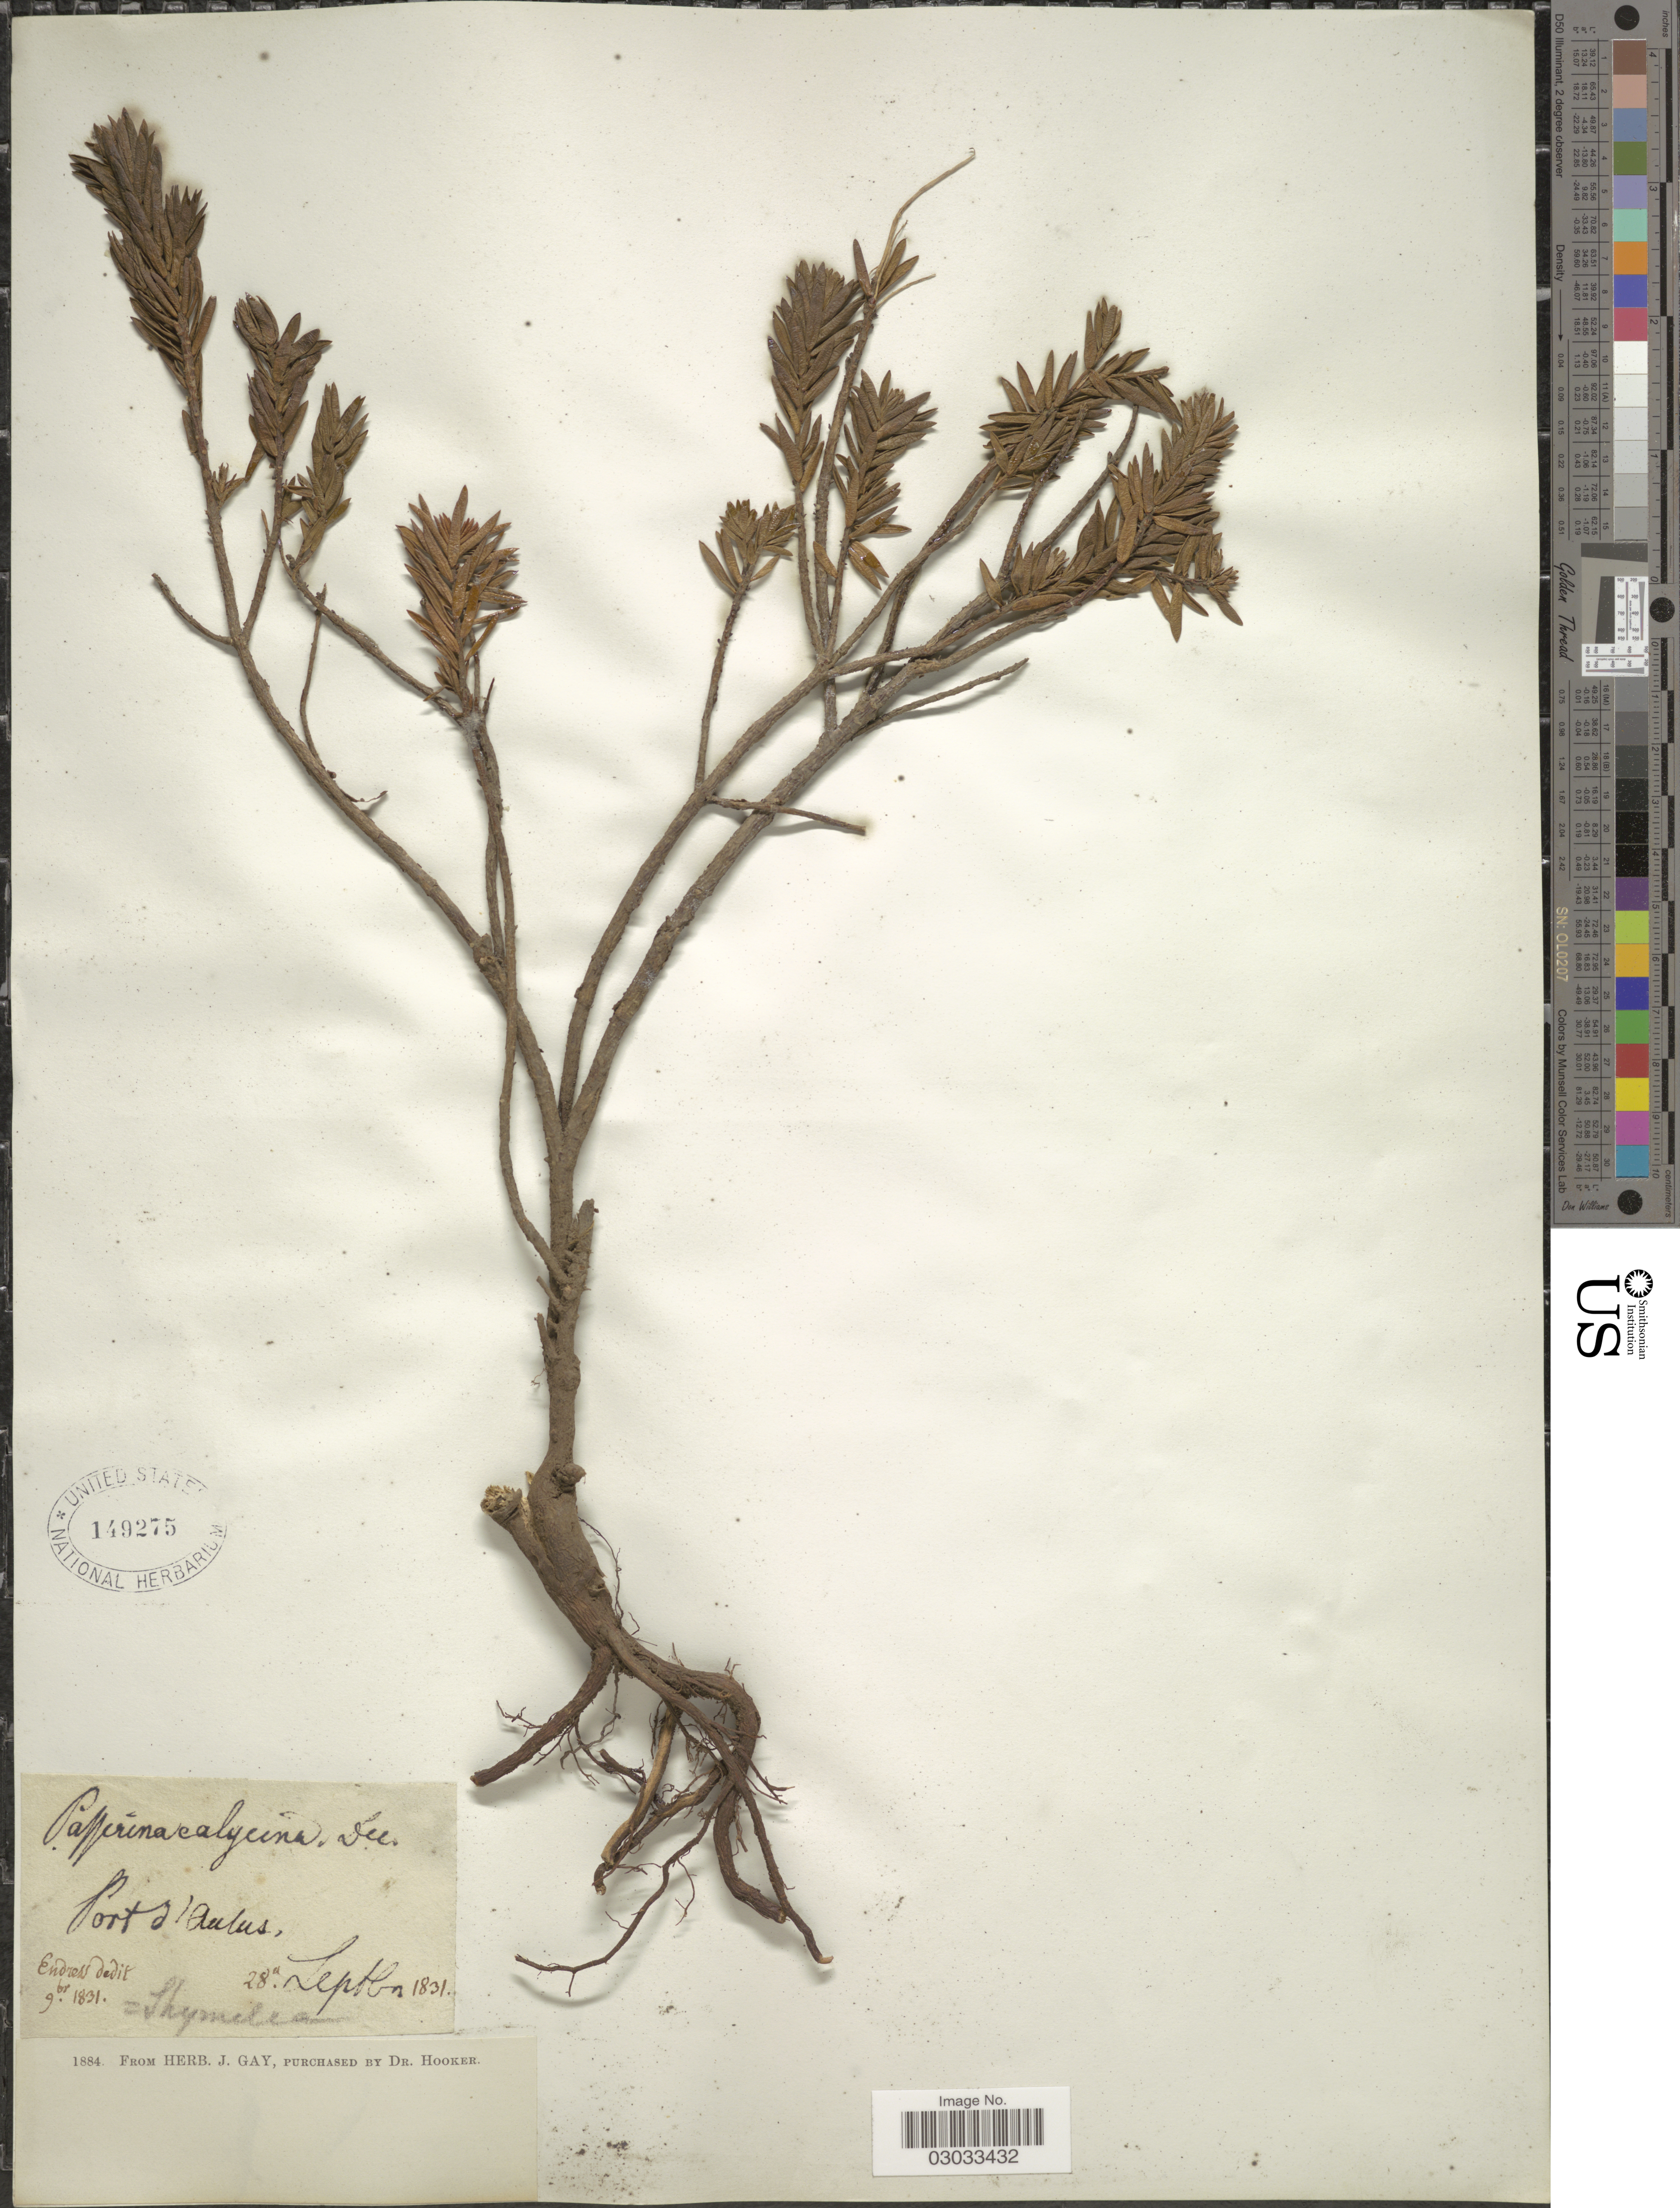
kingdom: Plantae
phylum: Tracheophyta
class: Magnoliopsida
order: Malvales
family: Thymelaeaceae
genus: Thymelaea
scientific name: Thymelaea calycina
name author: (Lapeyr.) Meisn.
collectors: ex herb. J. Gay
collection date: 1831-09-28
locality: Port d' Aulus [interpreted].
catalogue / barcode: US 149275